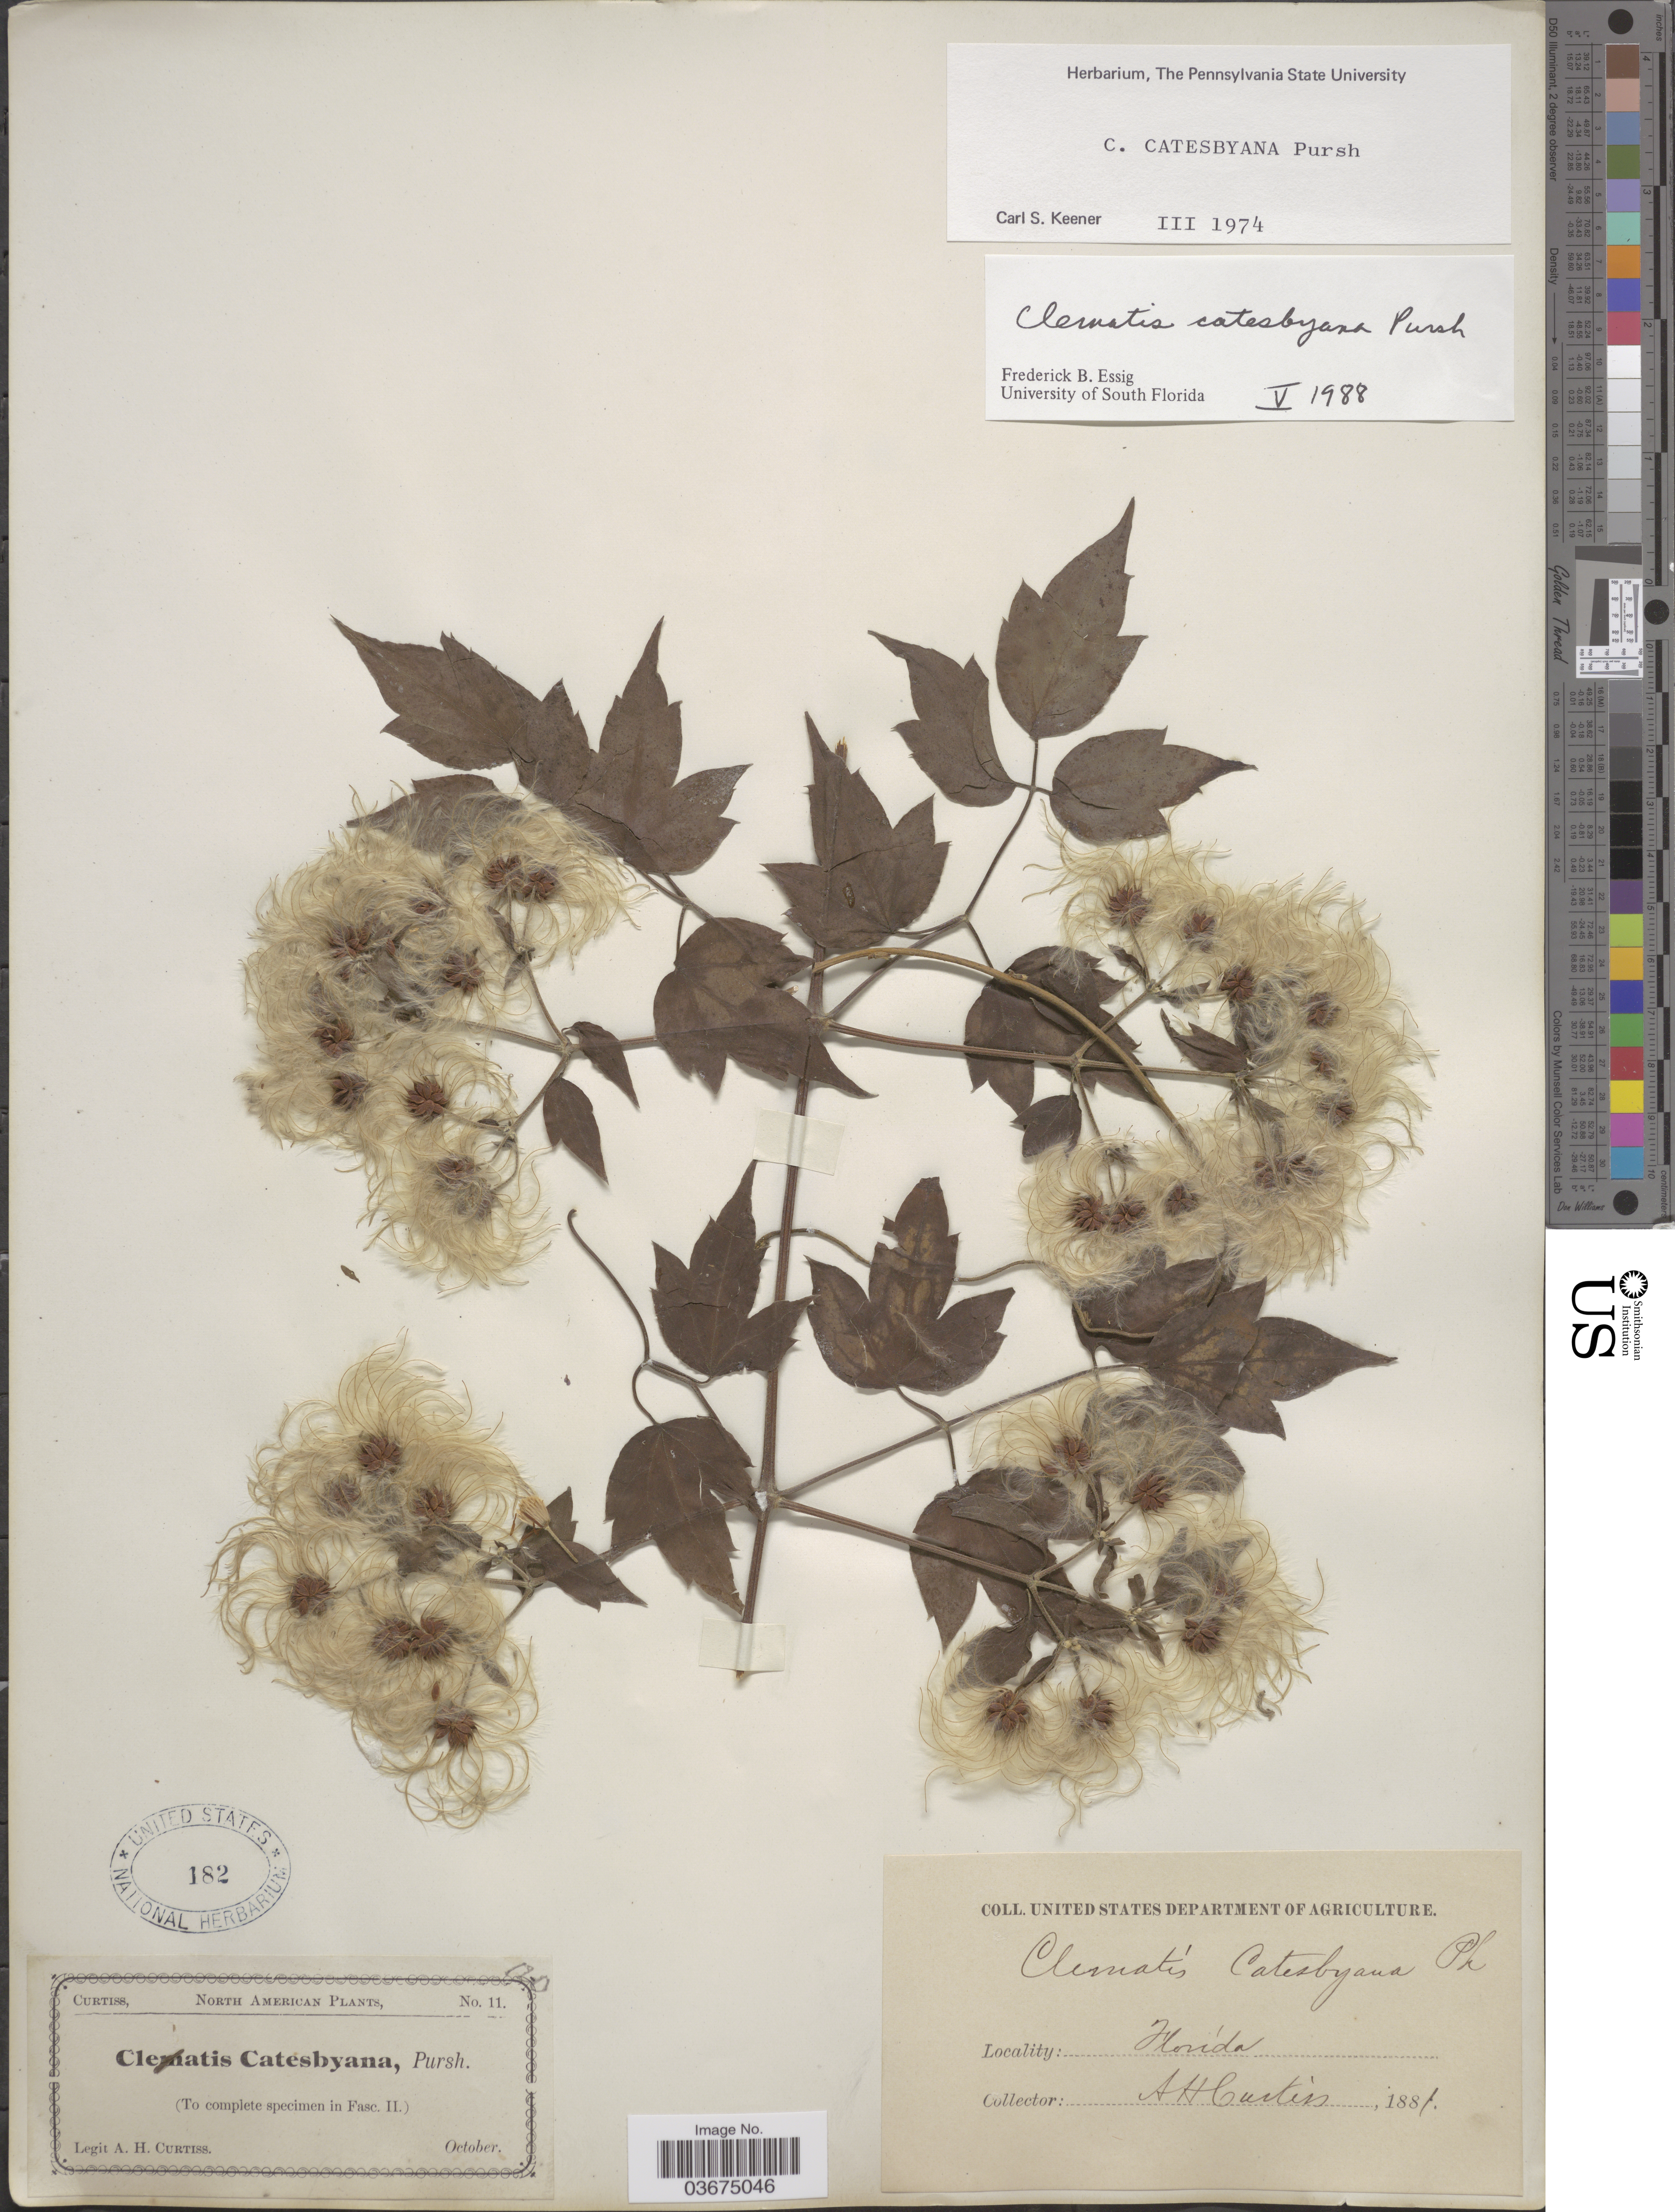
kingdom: Plantae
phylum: Tracheophyta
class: Magnoliopsida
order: Ranunculales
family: Ranunculaceae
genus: Clematis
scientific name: Clematis catesbyana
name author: Pursh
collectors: A. H. Curtiss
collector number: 11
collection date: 1881-10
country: United States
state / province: Florida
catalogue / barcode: US 182